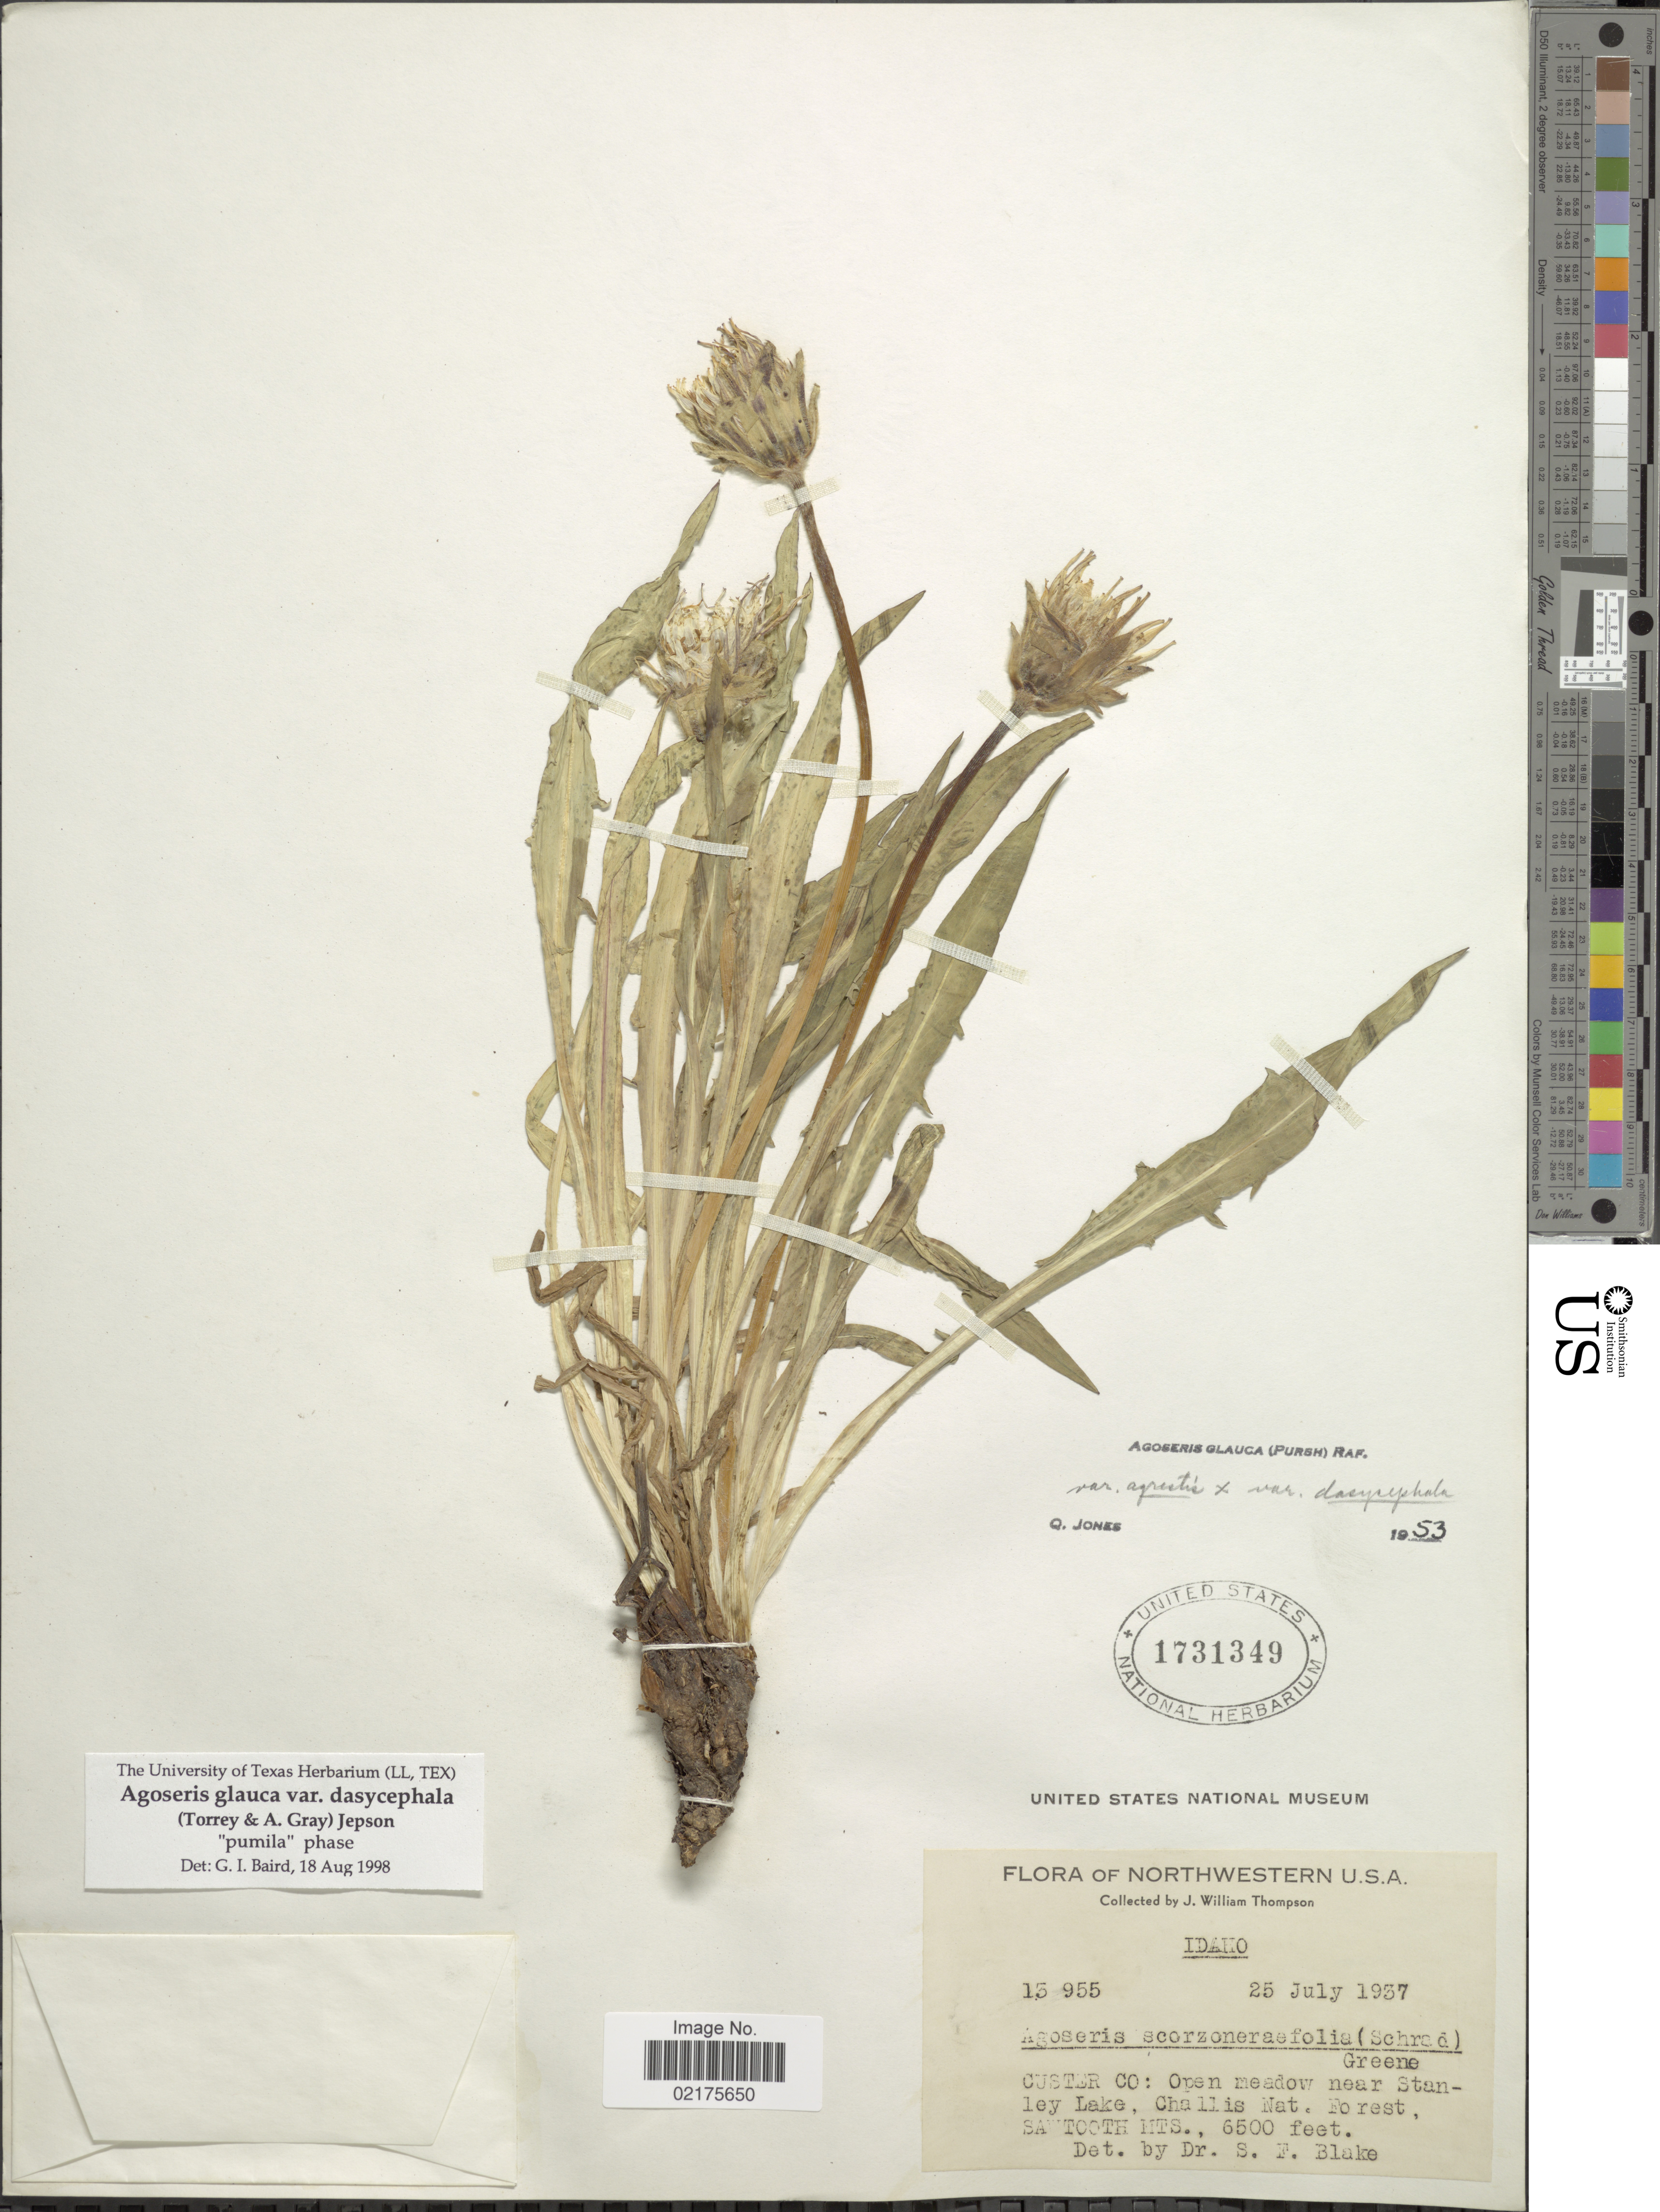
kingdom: Plantae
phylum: Tracheophyta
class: Magnoliopsida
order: Asterales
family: Asteraceae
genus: Agoseris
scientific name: Agoseris glauca var. dasycephala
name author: (Torr. & A. Gray) Jeps.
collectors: J. W. Thompson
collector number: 13955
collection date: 1937-07-25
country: United States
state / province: Idaho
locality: Northwestern U.S.A., Custer Co.: Open Meadow near Stanley Lake, Challis Nat. Forest, Sawtooth Mts.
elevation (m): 1981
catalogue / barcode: US 1731349